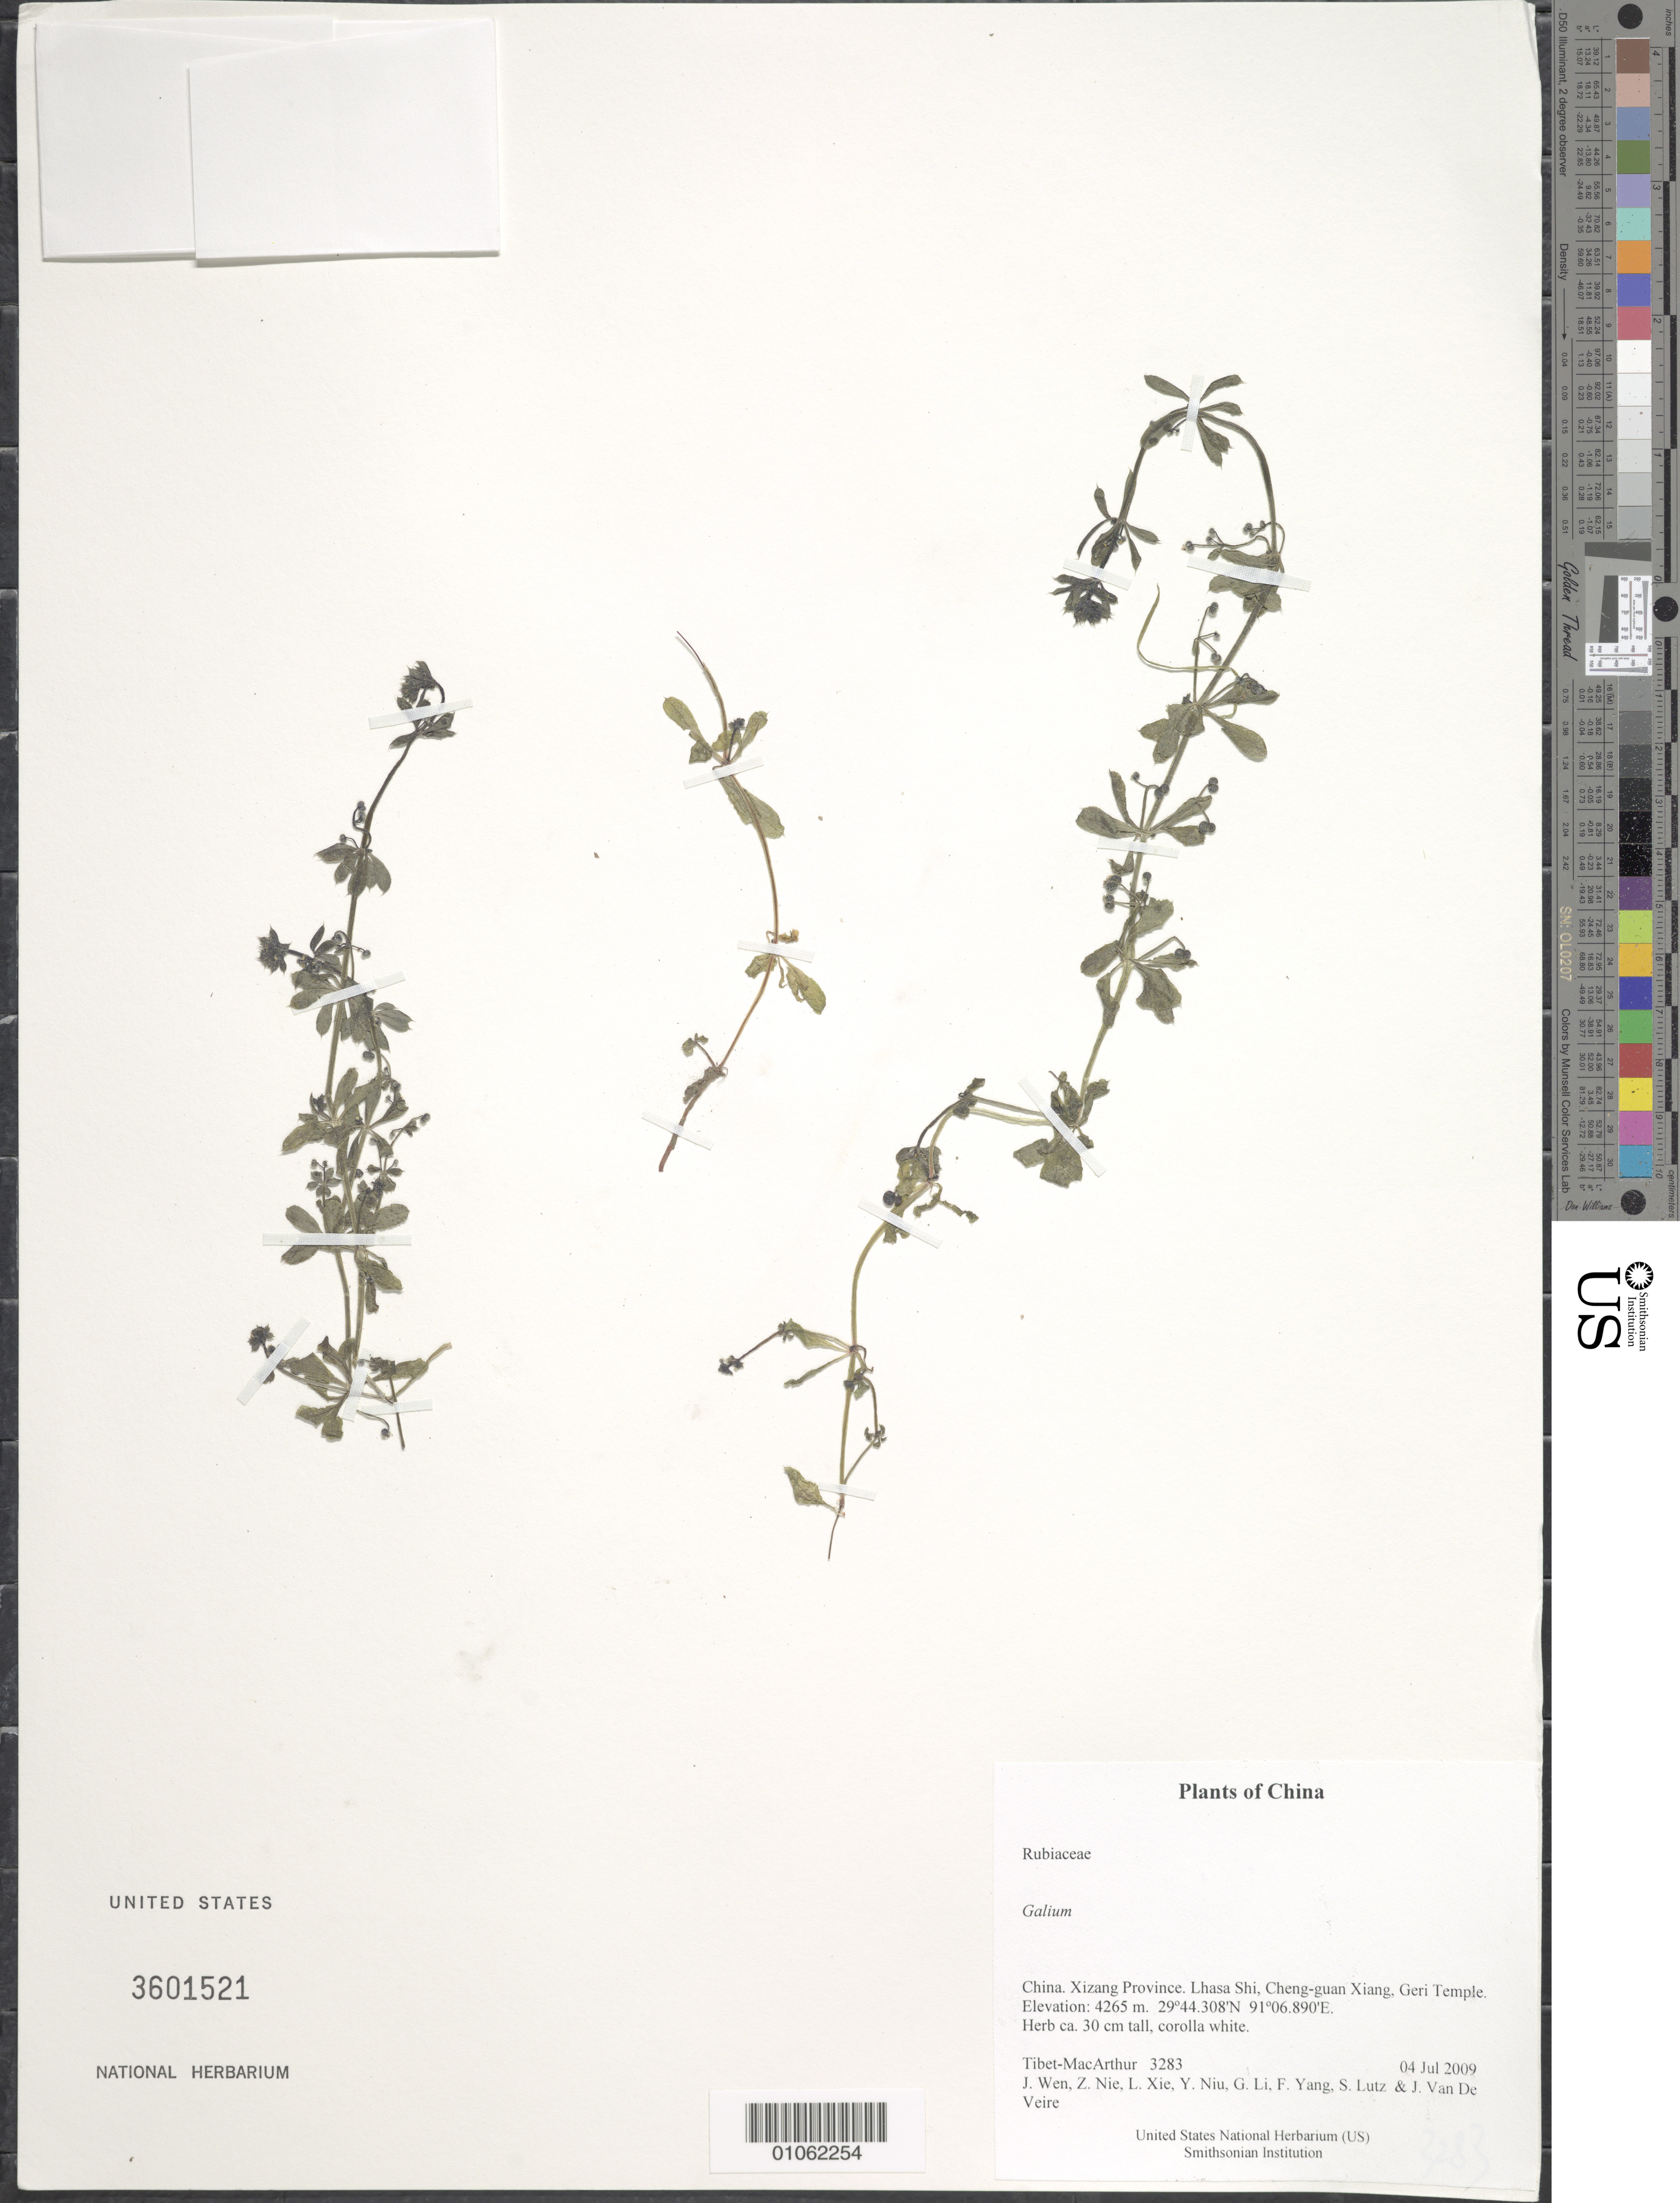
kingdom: Plantae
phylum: Tracheophyta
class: Magnoliopsida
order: Gentianales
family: Rubiaceae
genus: Galium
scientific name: Galium sp.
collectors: Tibet-MacArthur, J. Wen, Z. Nie, L. Xie, Y. Niu, G. Li, F. Yang, S. Lutz & J. Van De Veire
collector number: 3283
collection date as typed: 04 Jul 2009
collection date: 2009-07-04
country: China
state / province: Xizang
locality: Lhasa Shi, Cheng-guan Xiang, Geri Temple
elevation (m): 4265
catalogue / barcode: US 3601521